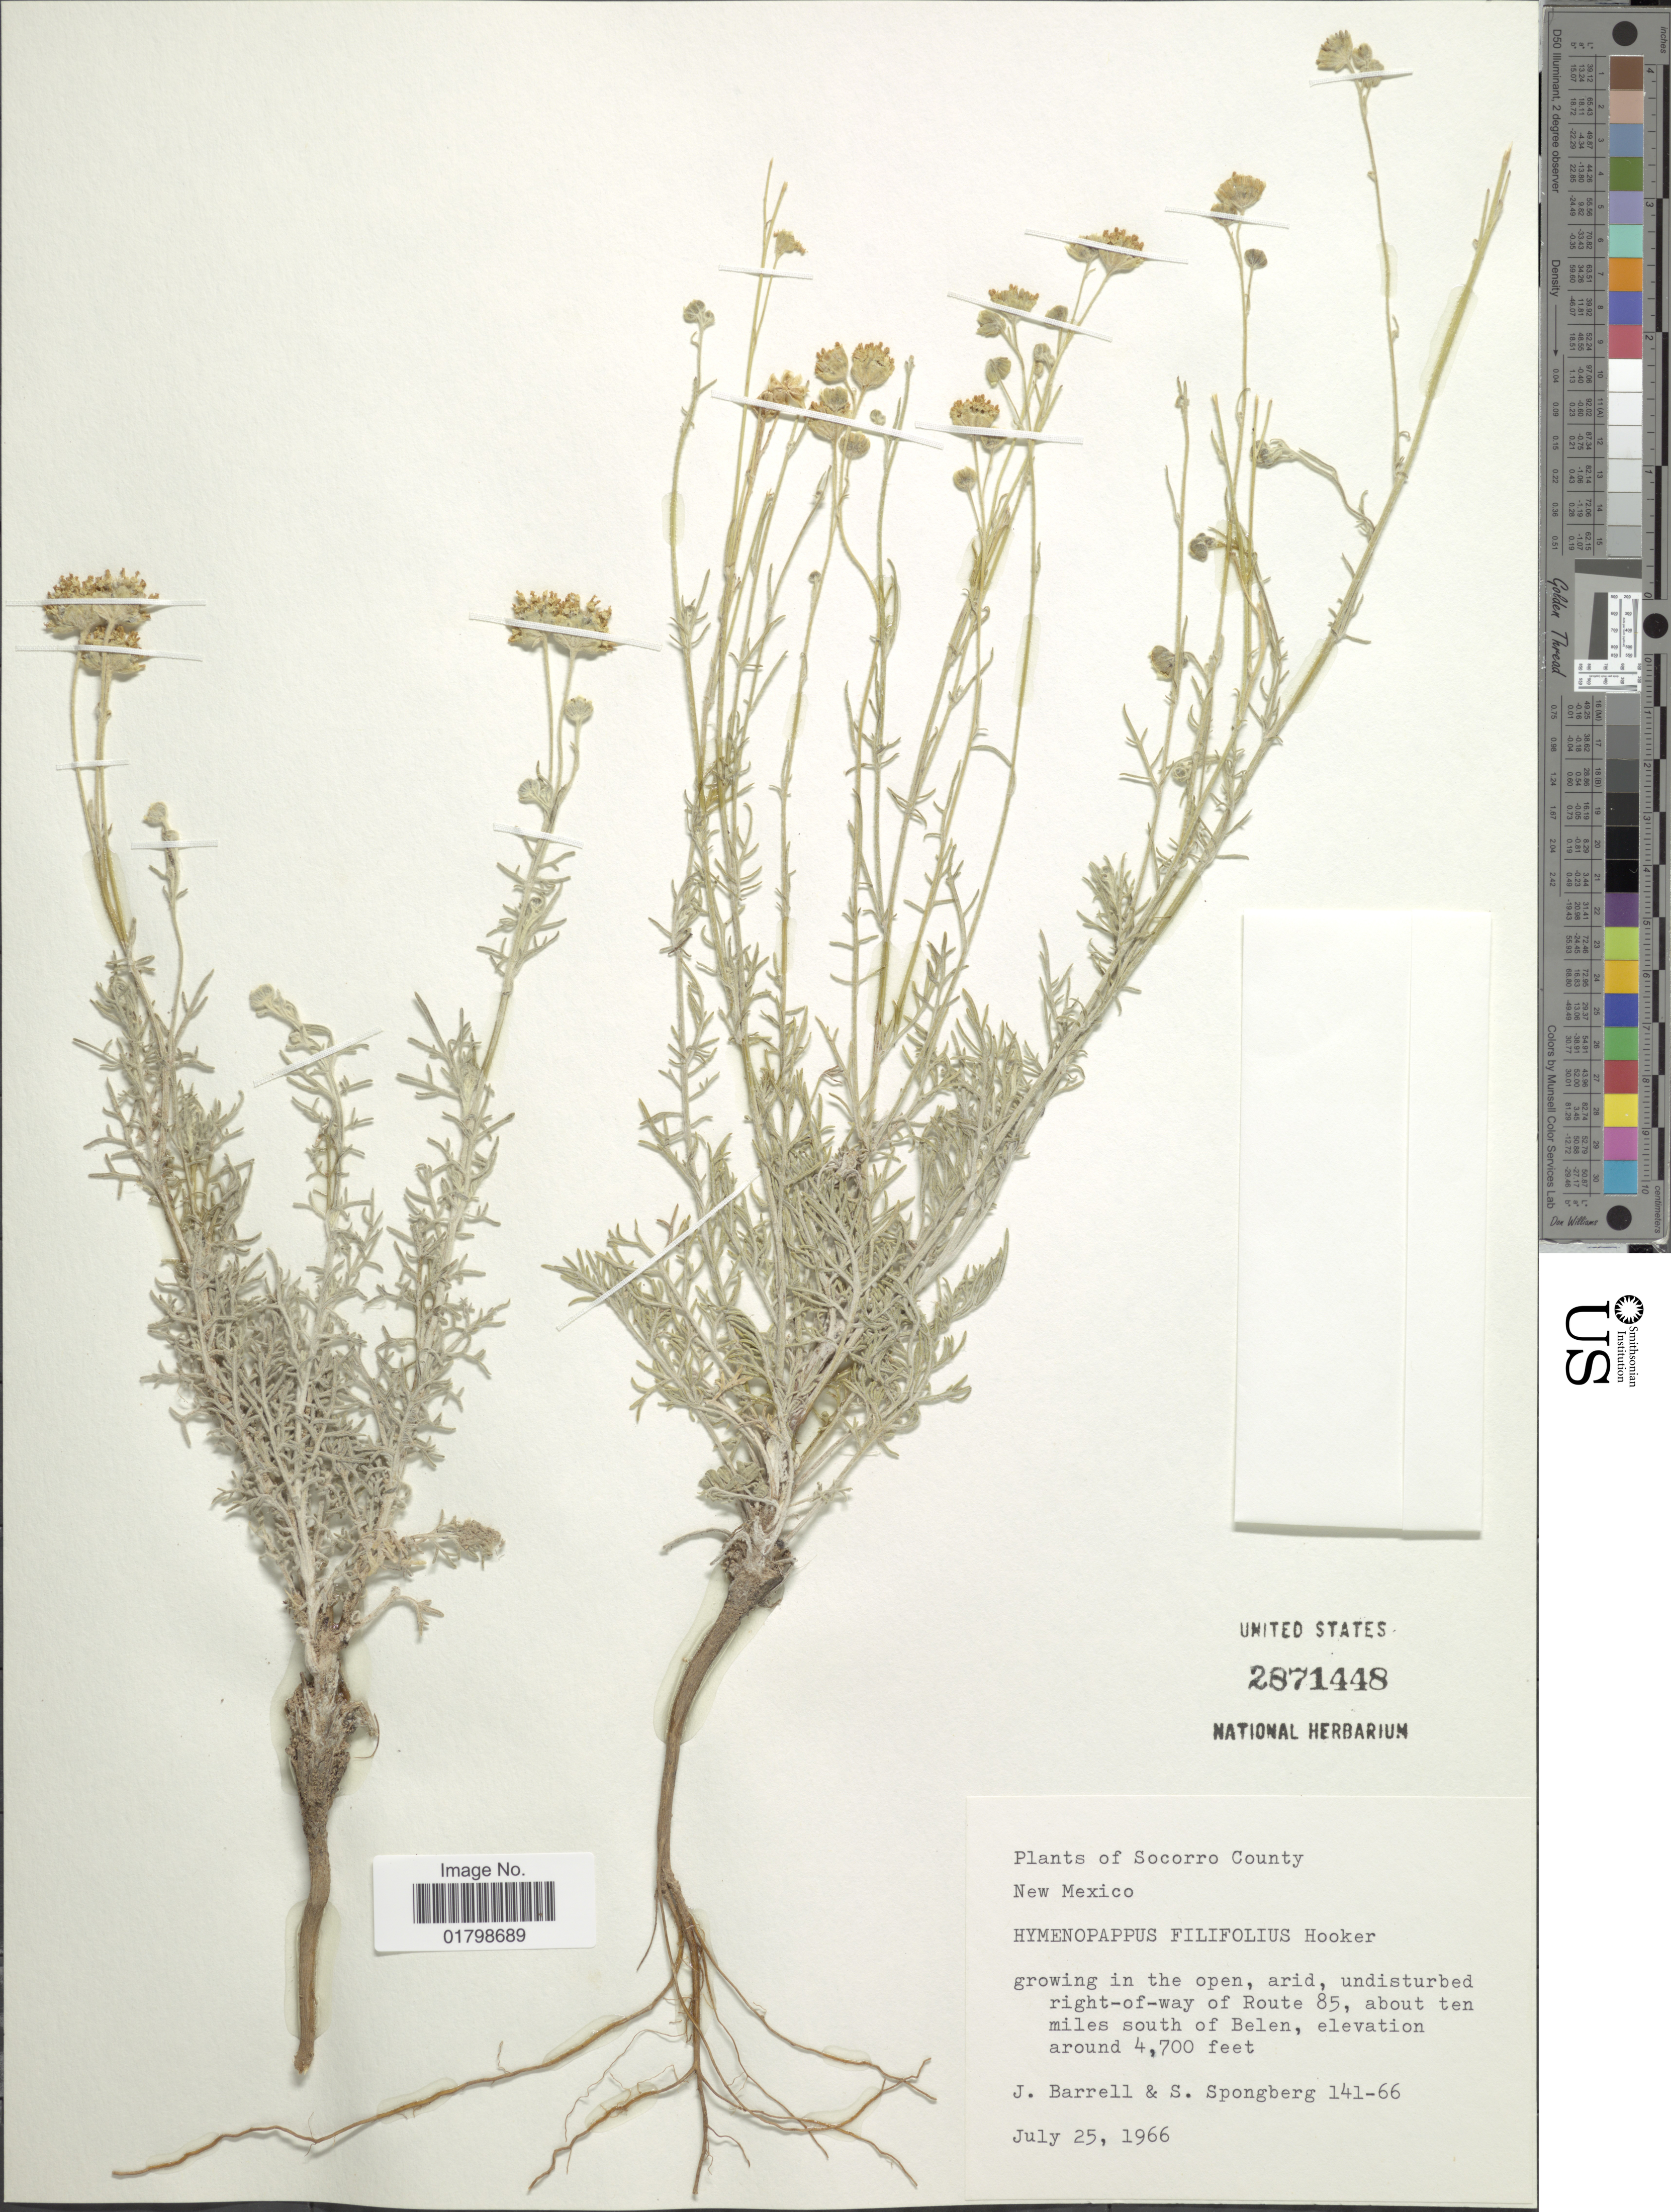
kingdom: Plantae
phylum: Tracheophyta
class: Magnoliopsida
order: Asterales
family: Asteraceae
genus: Hymenopappus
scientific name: Hymenopappus filifolius var. cinereus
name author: (Rydb.) I.M. Johnst.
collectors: J. Barrell & S. A.Spongberg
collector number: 141-66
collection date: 1966-07-25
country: United States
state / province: New Mexico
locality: Socorro County, undisturbed right-of-way of Route 85, about ten miles south of Belen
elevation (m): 1433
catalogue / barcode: US 2871448